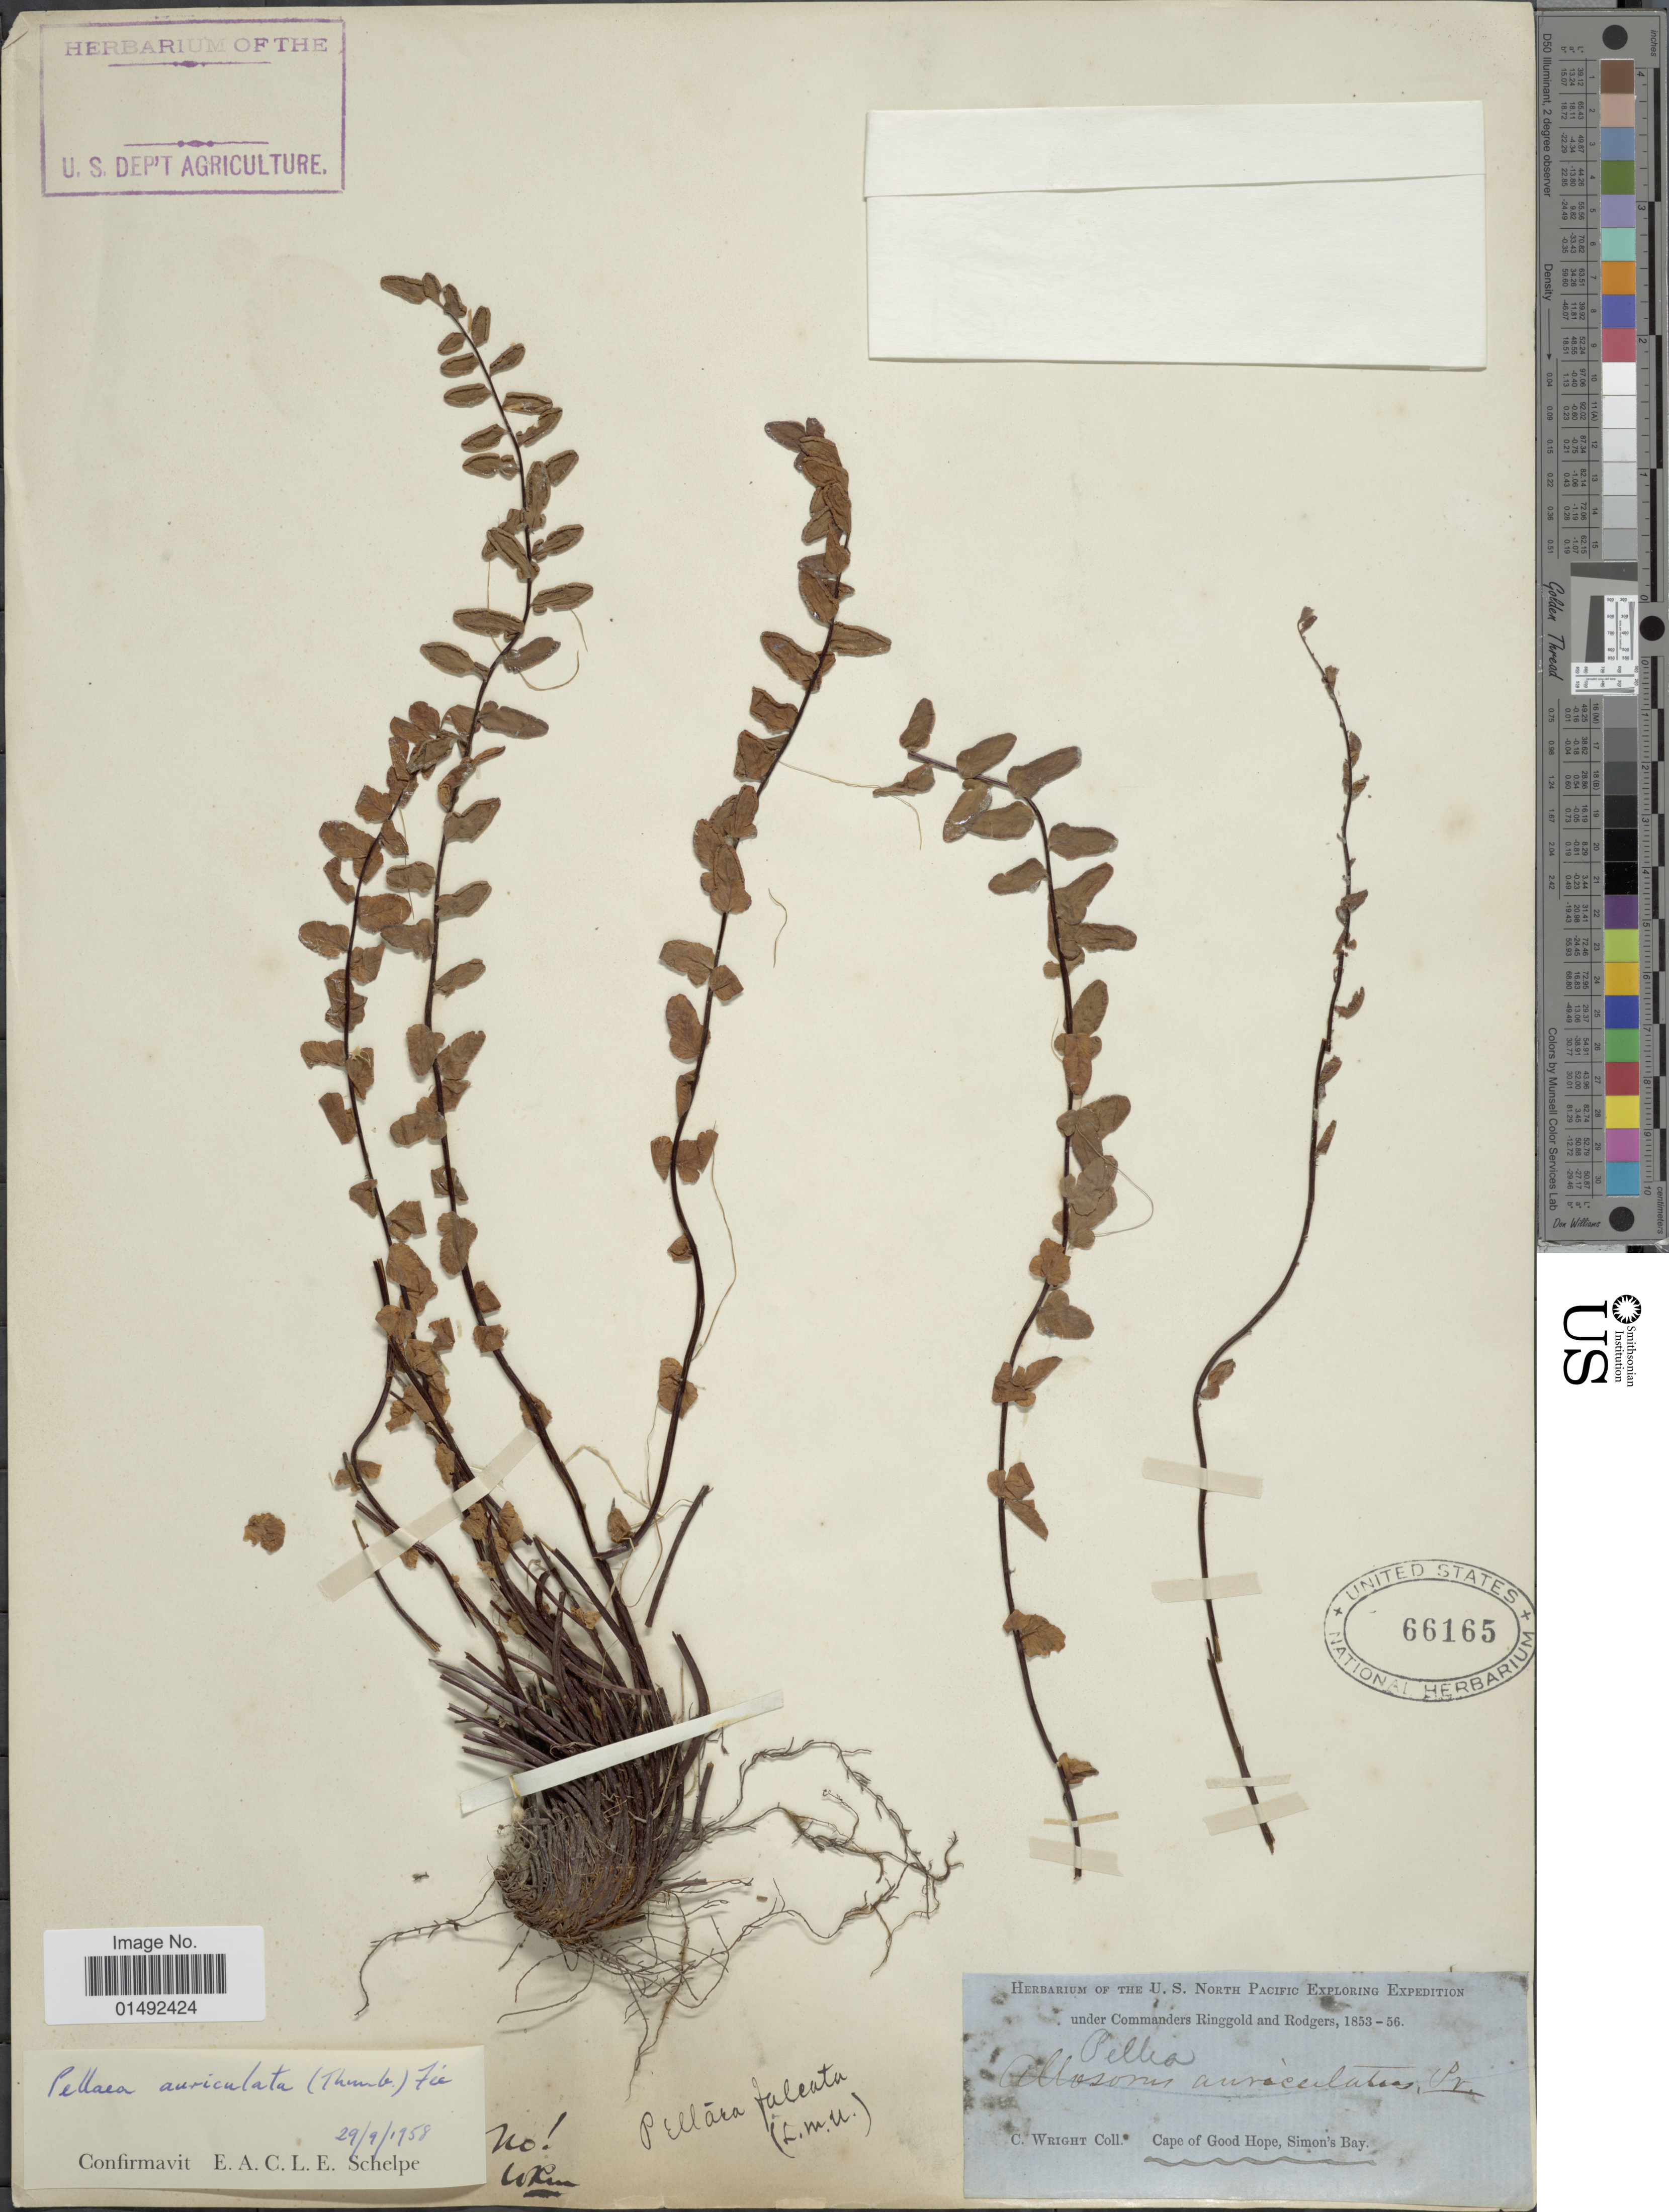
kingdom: Plantae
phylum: Tracheophyta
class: Polypodiopsida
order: Polypodiales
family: Pteridaceae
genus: Pellaea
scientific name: Pellaea auriculata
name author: (Thunb.) Fée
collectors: C. Wright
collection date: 1853/1856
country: South Africa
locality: Cape of Good Hope, Simon's Bay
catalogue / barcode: US 66165